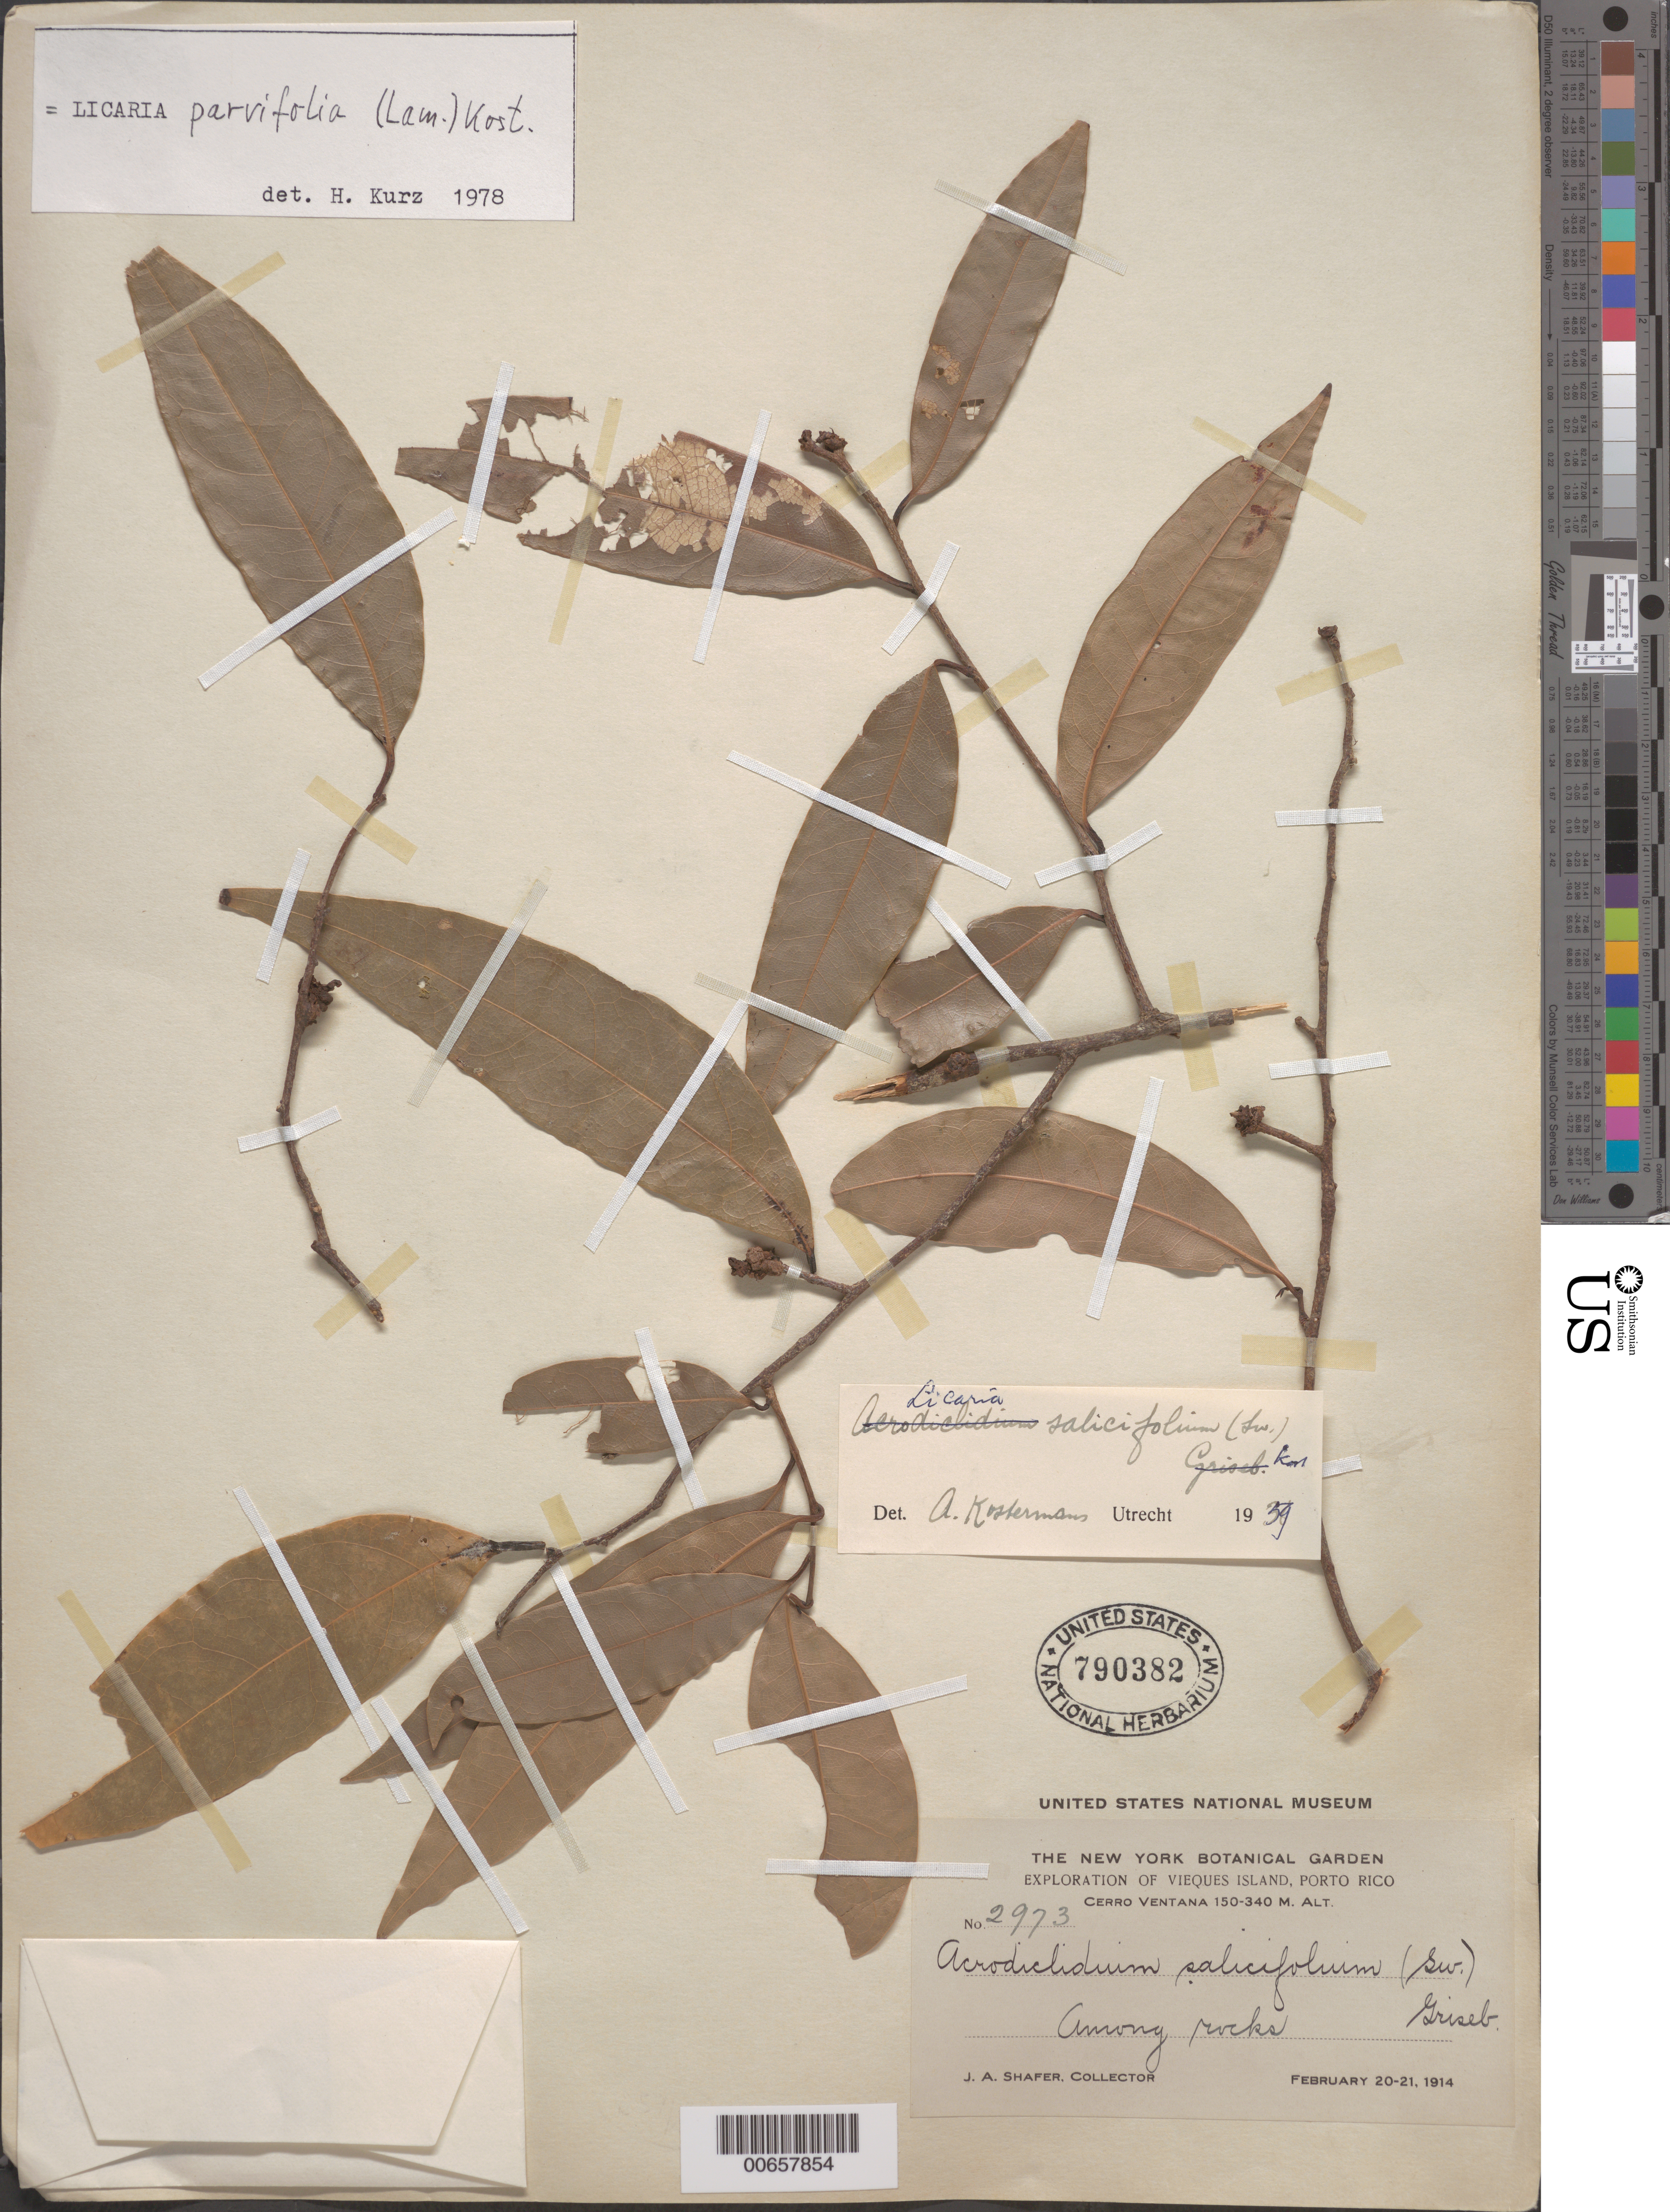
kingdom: Plantae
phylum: Tracheophyta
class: Magnoliopsida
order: Laurales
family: Lauraceae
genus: Licaria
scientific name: Licaria parvifolia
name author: (Lam.) Kosterm. ex León & Alain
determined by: Kurz, H.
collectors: J. A. Shafer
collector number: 2973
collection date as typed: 20 Feb 1914 and 21 Feb 1914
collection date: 1914-02-20,1914-02-21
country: Puerto Rico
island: Vieques Island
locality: Cerro Ventana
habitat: Among rocks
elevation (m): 150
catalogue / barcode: US 790382